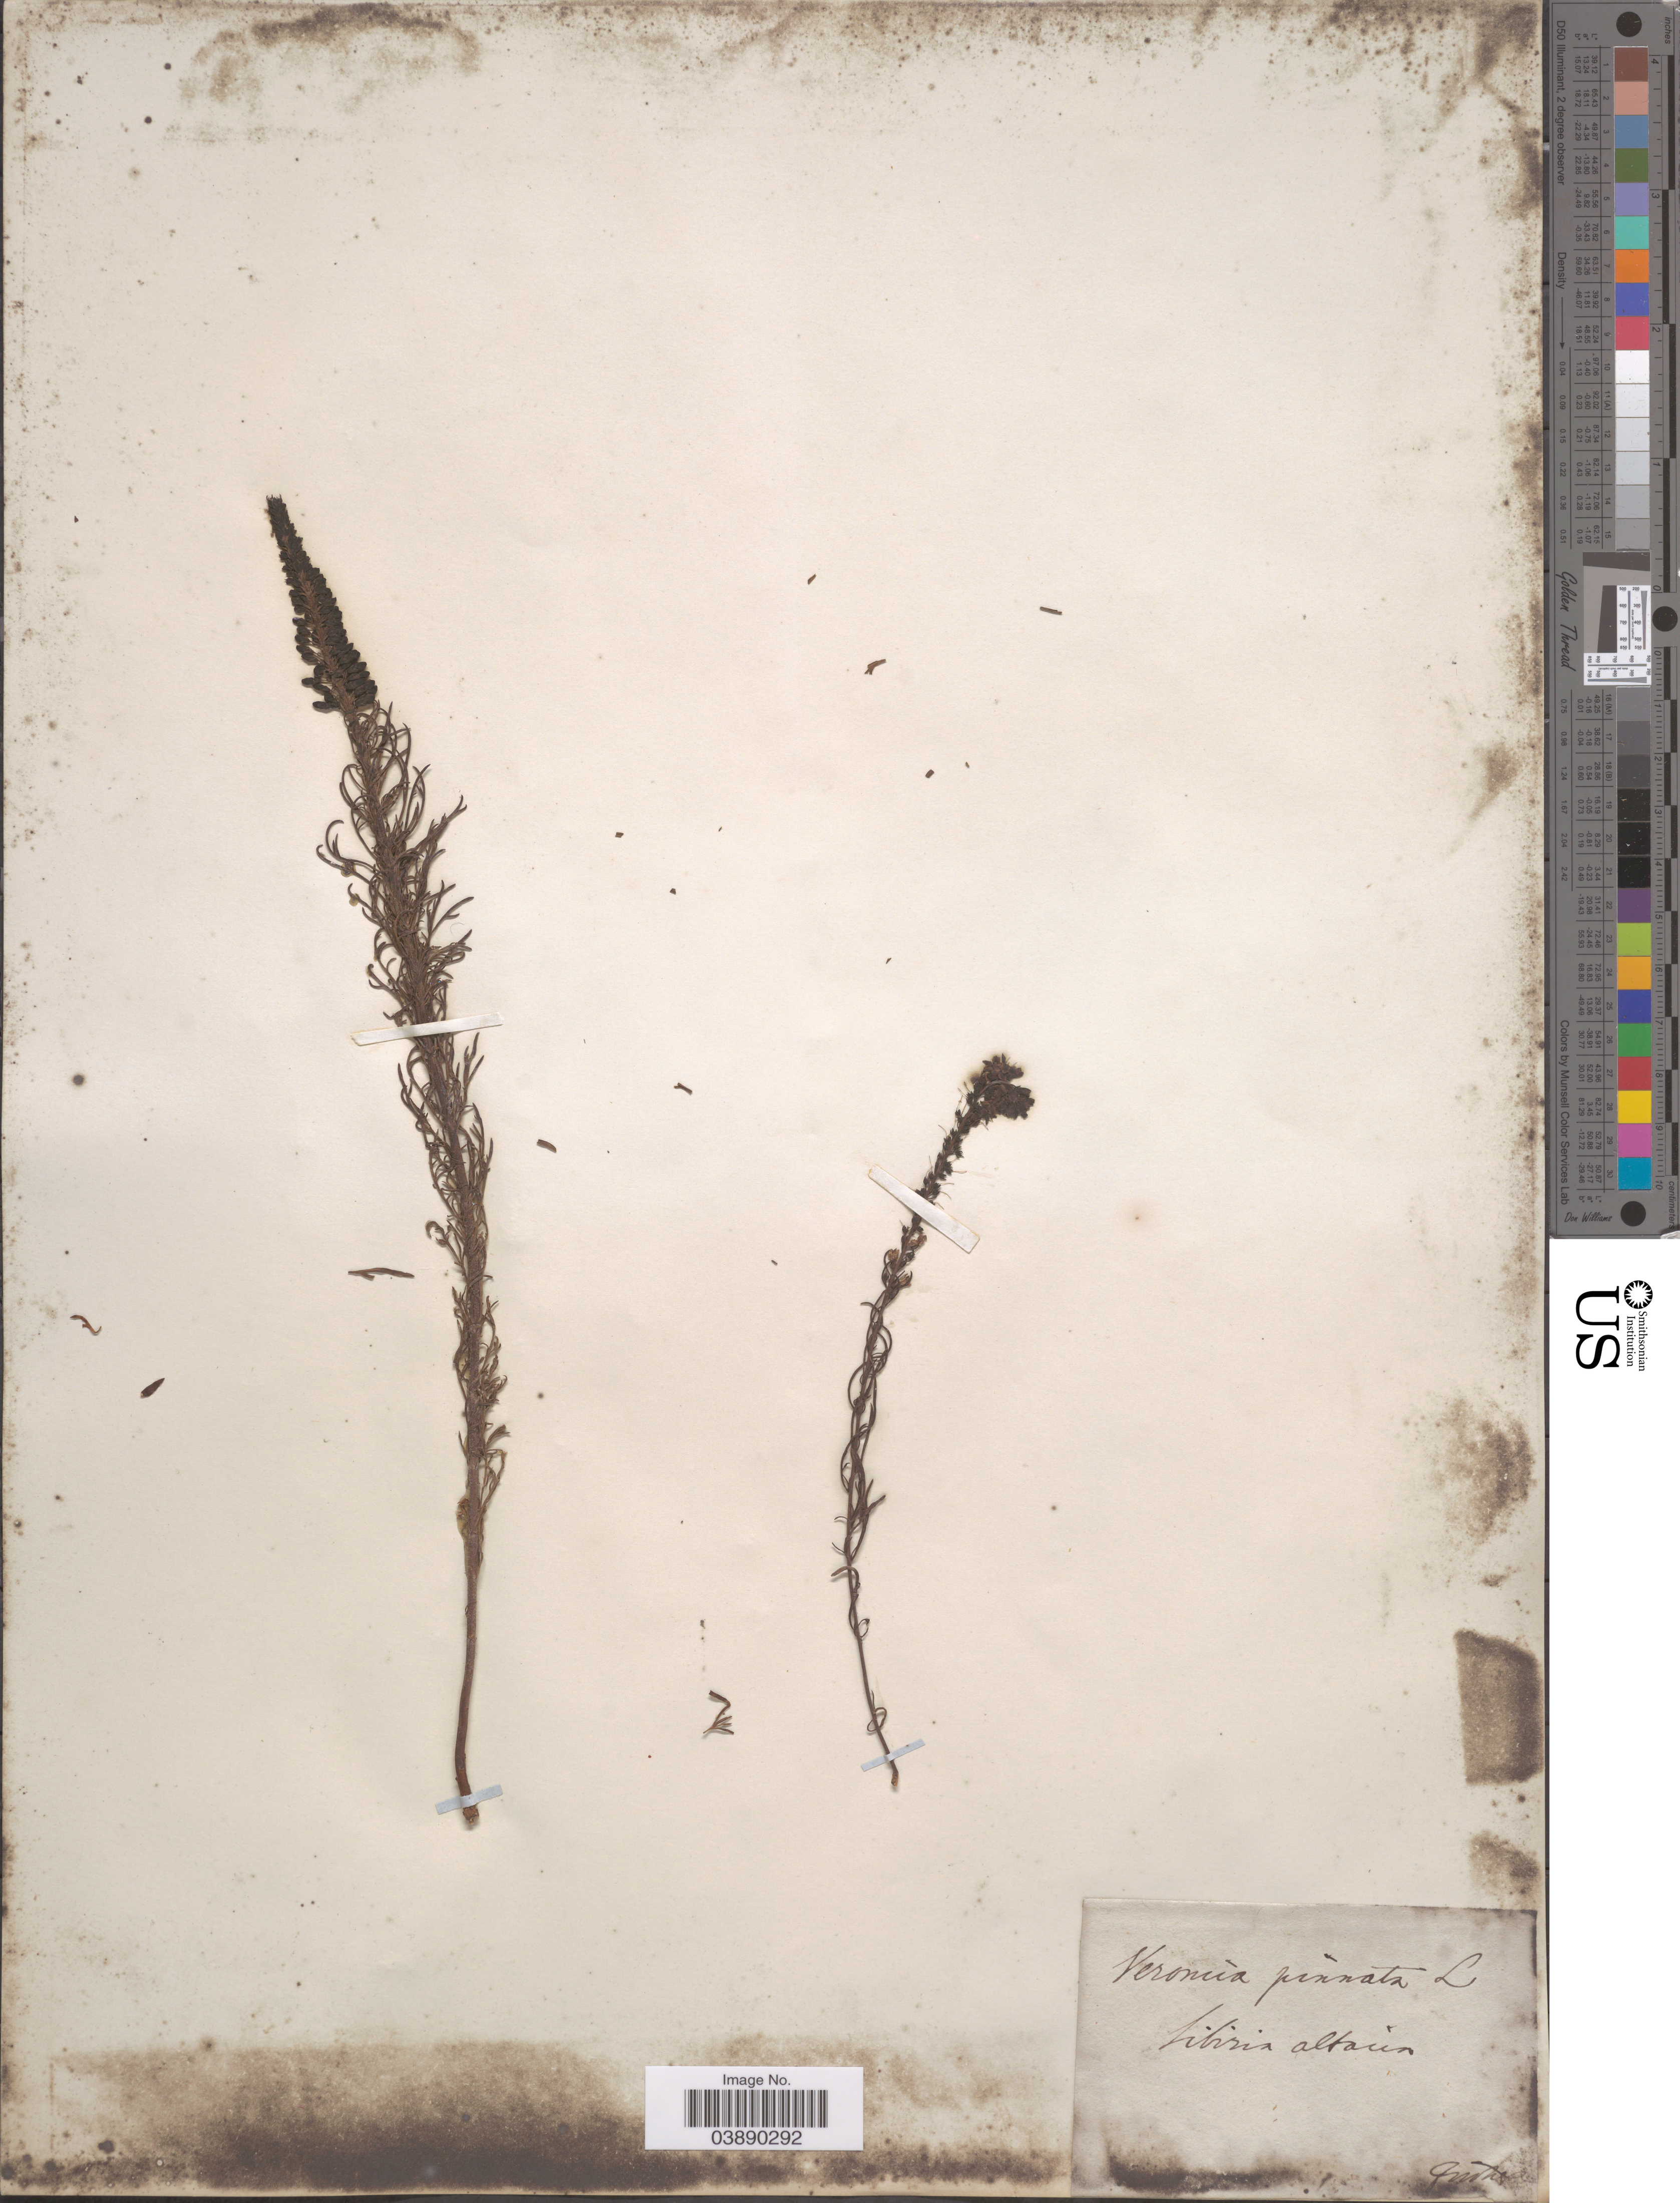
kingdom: Plantae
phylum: Tracheophyta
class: Magnoliopsida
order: Lamiales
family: Plantaginaceae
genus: Veronica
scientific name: Veronica pinnata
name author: L.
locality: Sibiria altain.